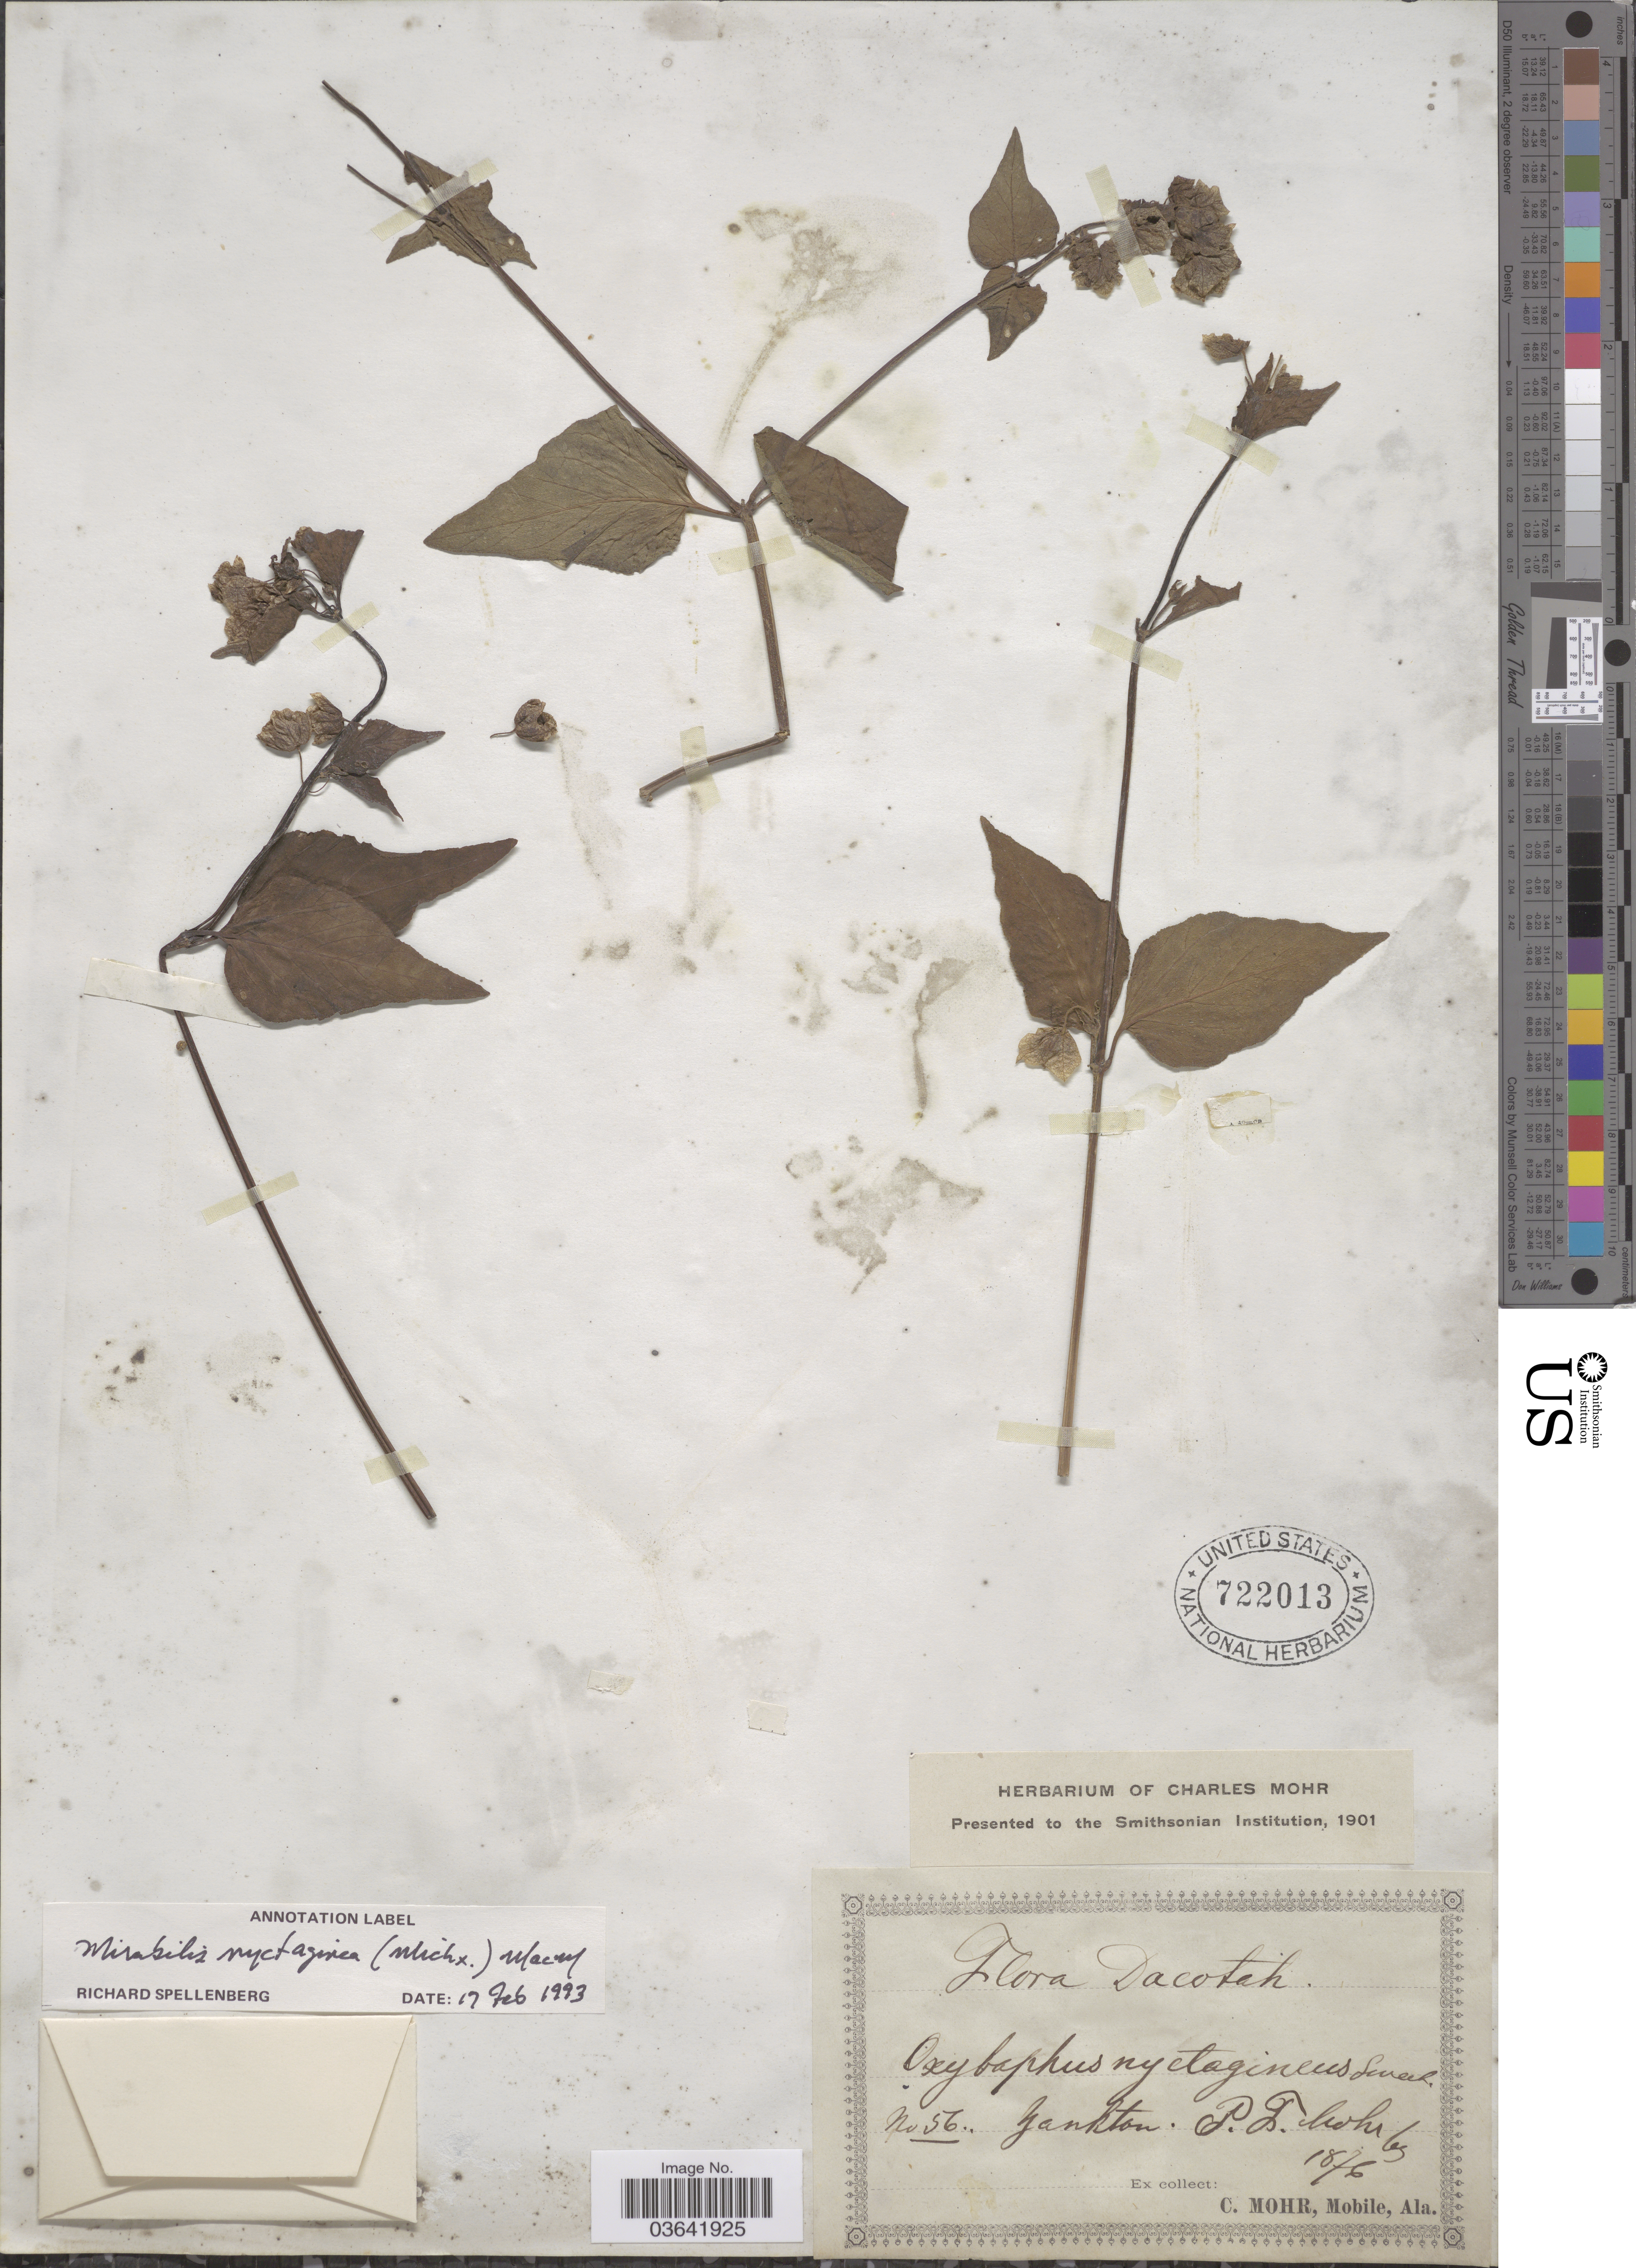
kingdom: Plantae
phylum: Tracheophyta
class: Magnoliopsida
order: Caryophyllales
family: Nyctaginaceae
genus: Mirabilis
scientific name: Mirabilis nyctaginea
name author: (Michx.) MacMill.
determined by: Spellenberg, R.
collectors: P. F. Mohr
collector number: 56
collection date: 1876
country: United States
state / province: South Dakota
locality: Dacotah. Yankton.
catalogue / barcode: US 722013